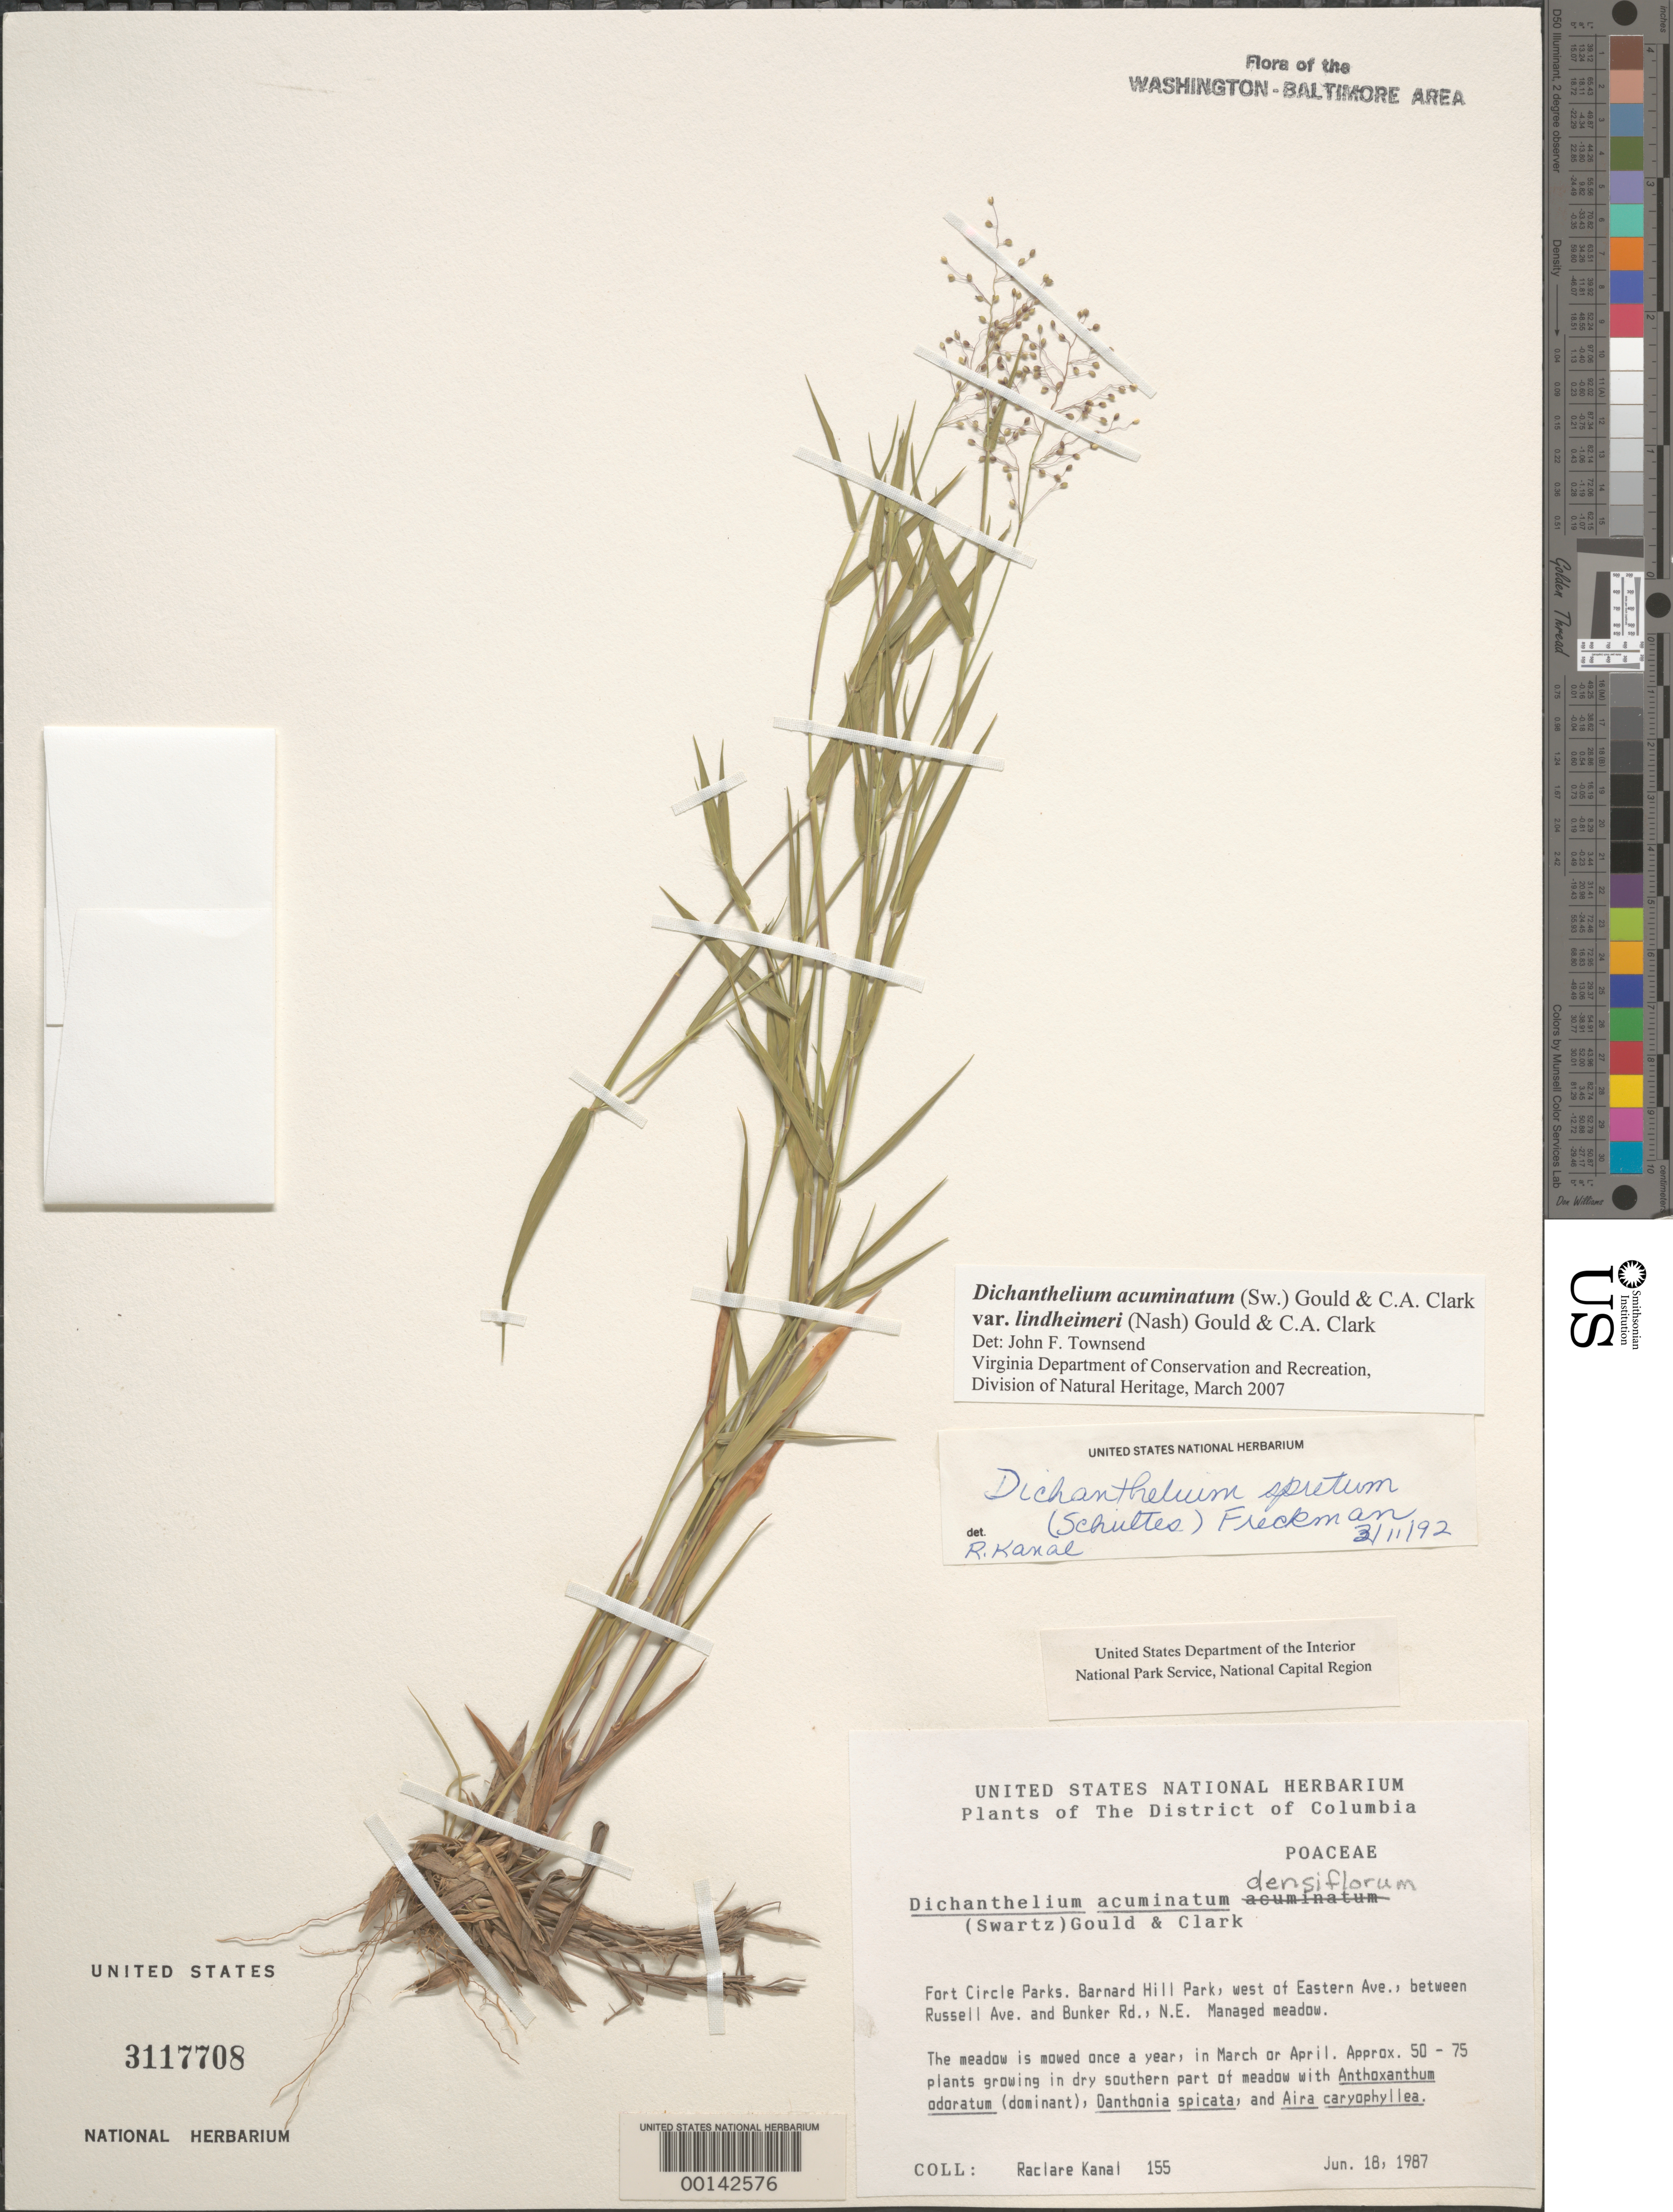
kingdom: Plantae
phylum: Tracheophyta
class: Liliopsida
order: Poales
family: Poaceae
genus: Dichanthelium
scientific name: Dichanthelium acuminatum var. lindheimeri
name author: (Nash) Gould & C.A. Clark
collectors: R. Kanal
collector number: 155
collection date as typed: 18 Jun 1987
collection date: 1987-06-18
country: United States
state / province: District of Columbia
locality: Fort Circle Parks, Barnard Hill Park, W of Eastern Ave, between Russell Ave and Bunker Rd, NE Fort Circle Parks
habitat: Managed meadow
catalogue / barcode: US 3117708